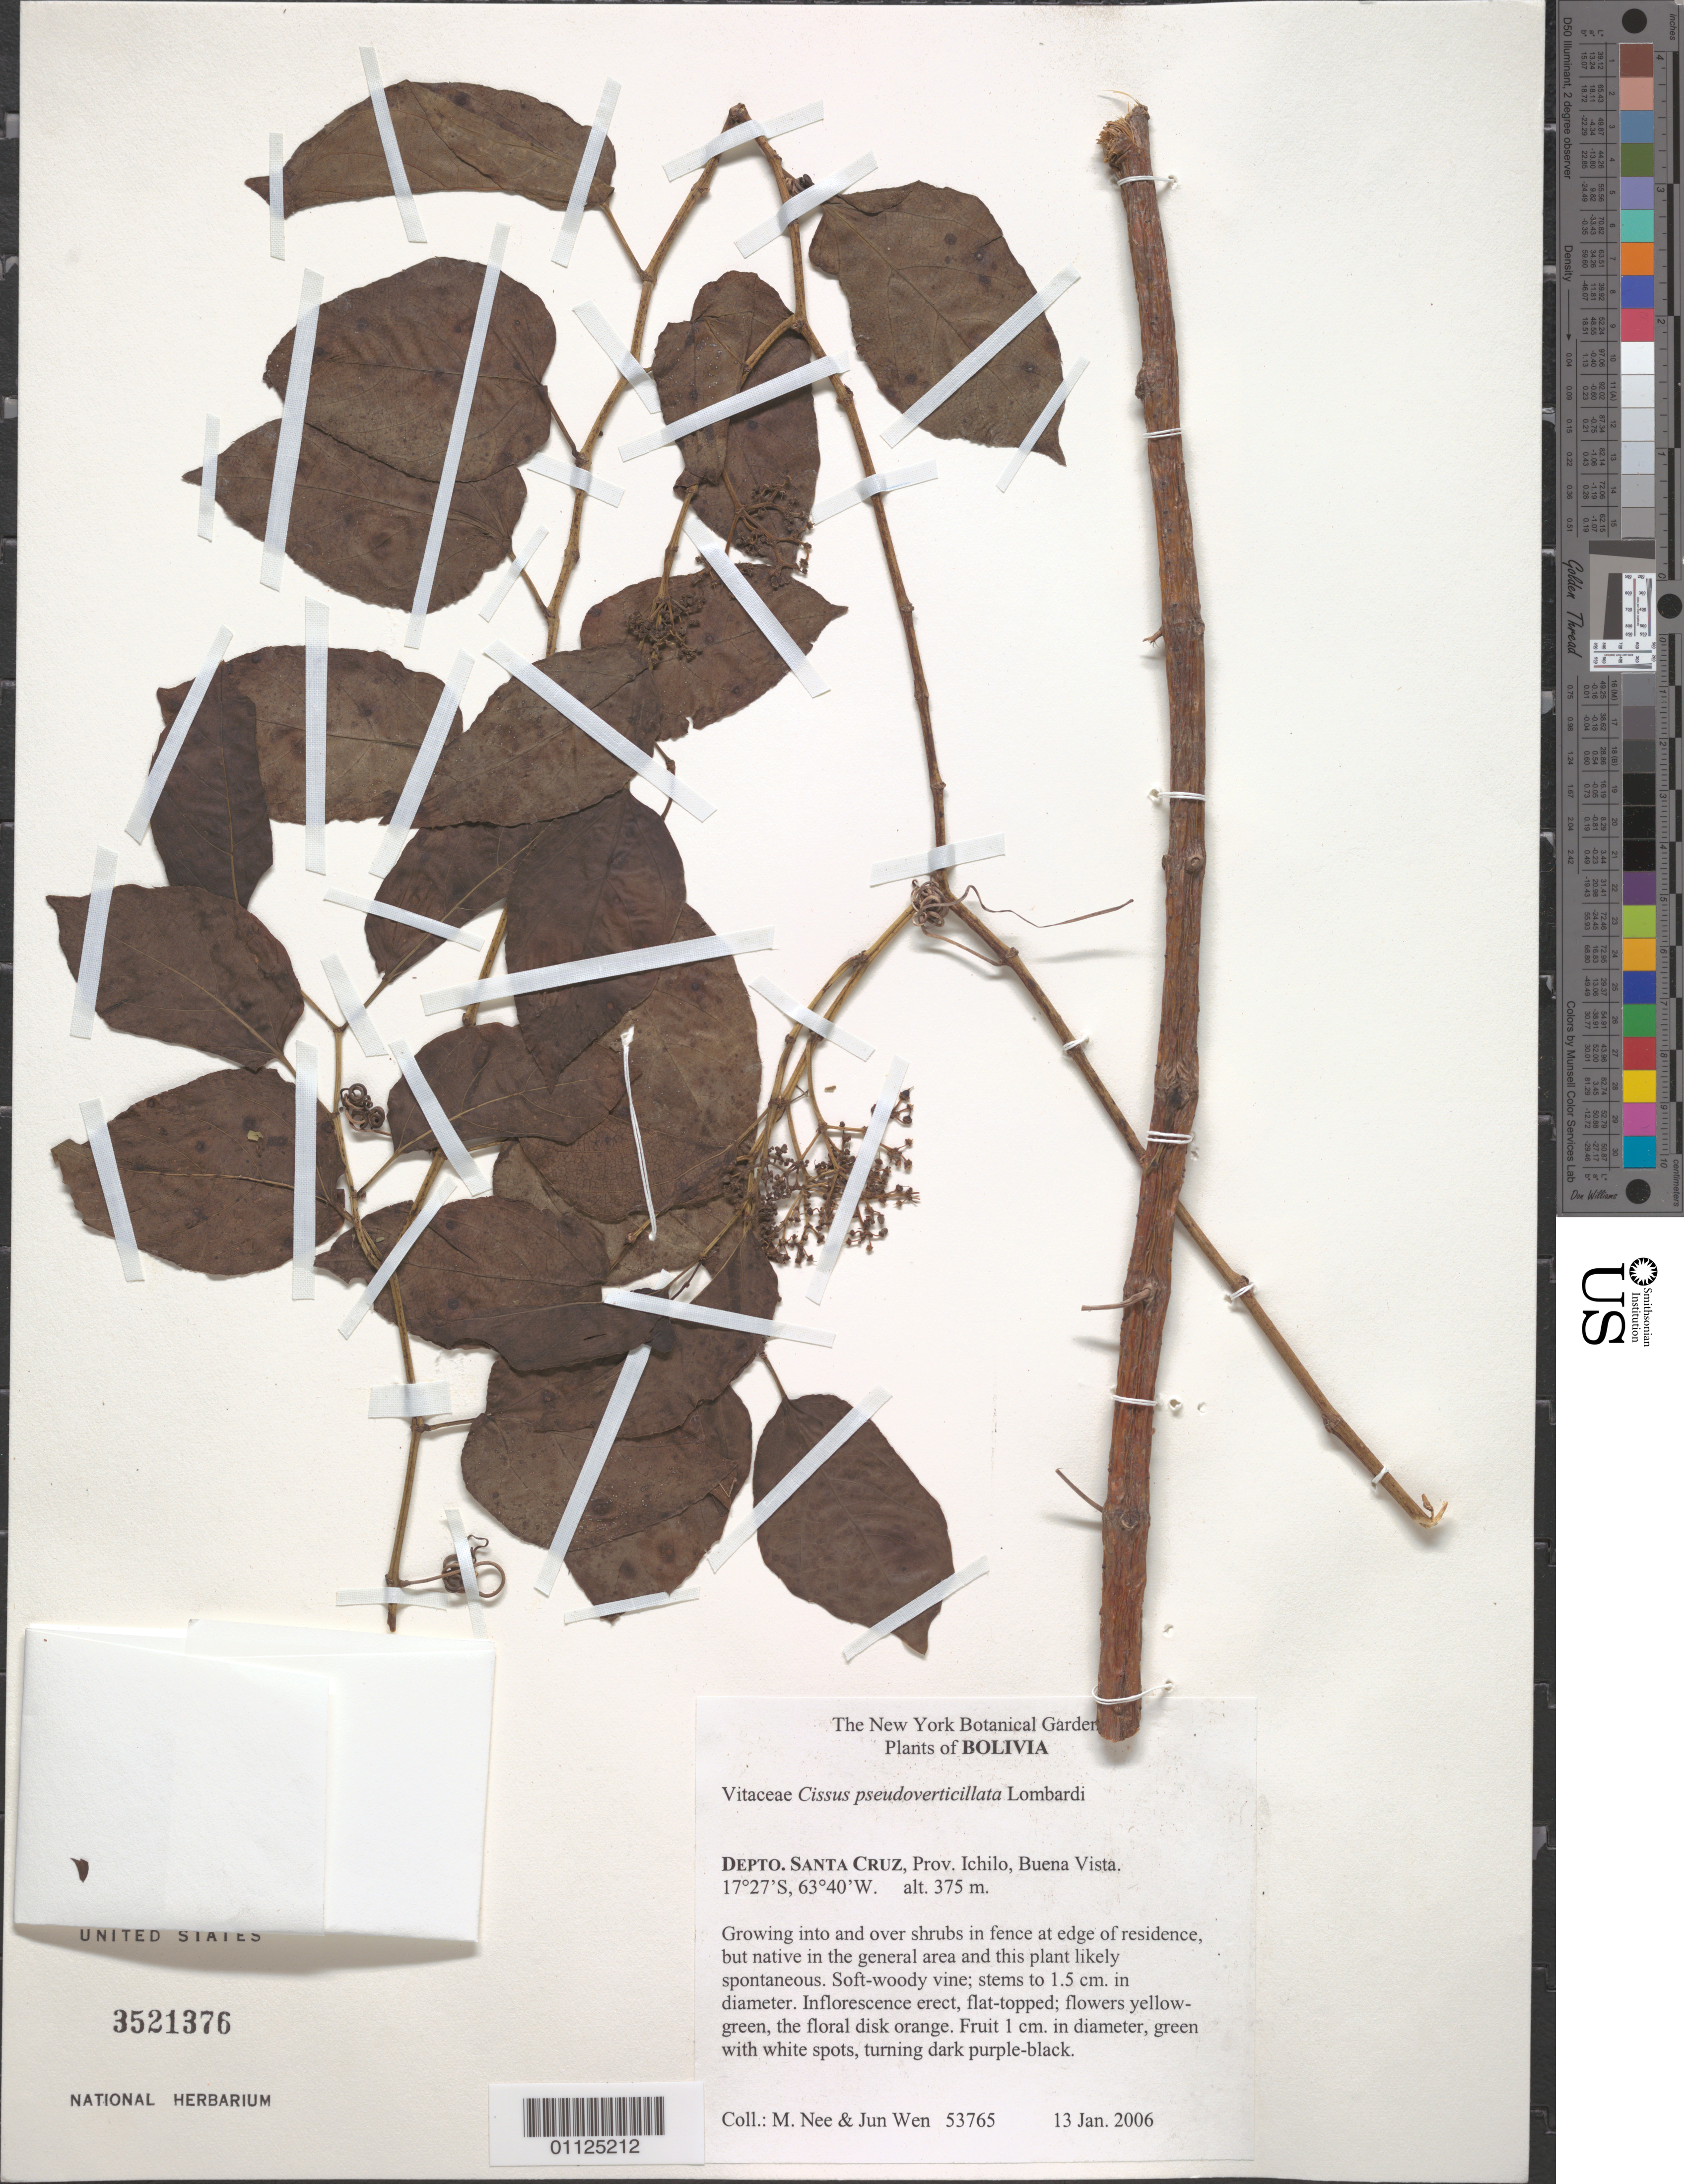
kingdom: Plantae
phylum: Tracheophyta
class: Magnoliopsida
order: Vitales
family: Vitaceae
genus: Cissus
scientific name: Cissus pseudoverticillata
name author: Lombardi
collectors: M. Nee & J. Wen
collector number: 53765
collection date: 2006-01-13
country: Bolivia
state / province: Santa Cruz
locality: Prov. Ichilo, Buena Vista.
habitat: Growing into and over shrubs in fence at edge of residence, but native in the general area and this plant likely spontaneous. Soft-woody vine.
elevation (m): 375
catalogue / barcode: US 3521376